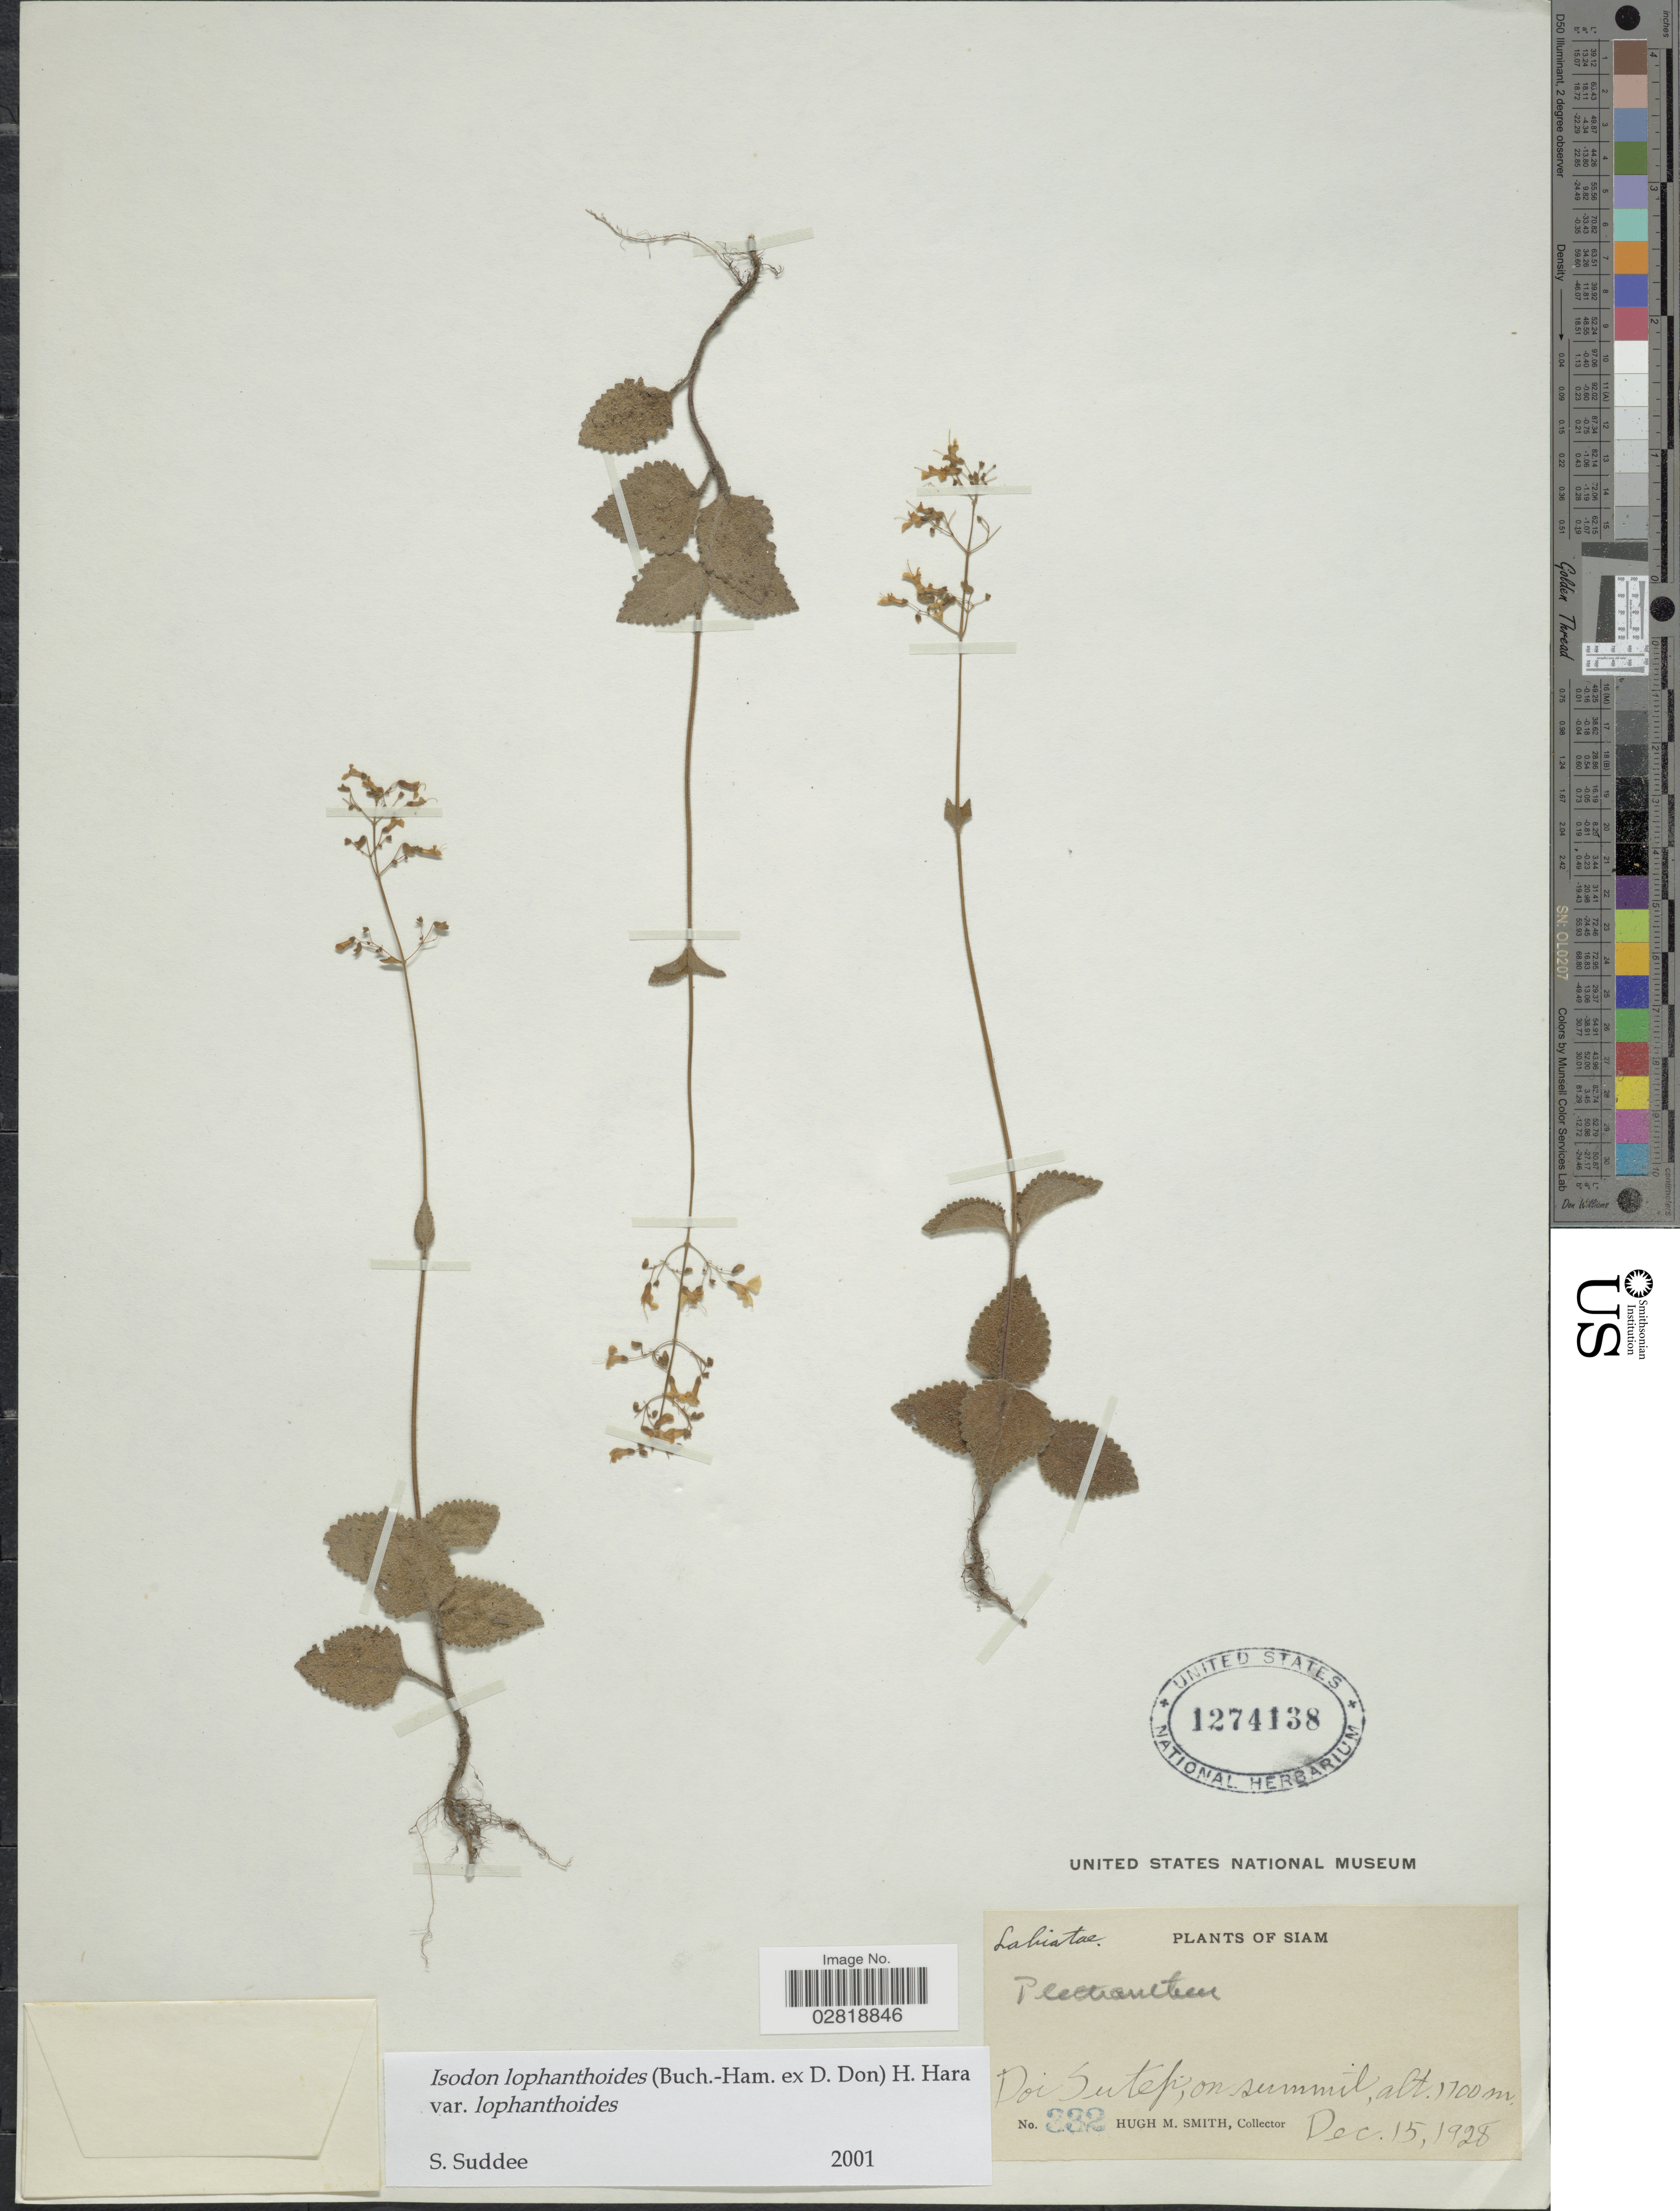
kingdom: Plantae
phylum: Tracheophyta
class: Magnoliopsida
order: Lamiales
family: Lamiaceae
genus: Isodon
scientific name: Isodon lophanthoides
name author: (Buch.-Ham. ex D. Don) H. Hara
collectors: H. M. Smith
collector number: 332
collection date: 1928-12-15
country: Thailand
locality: Siam. Doi Sutep. On summit.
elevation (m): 1700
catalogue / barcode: US 1274138